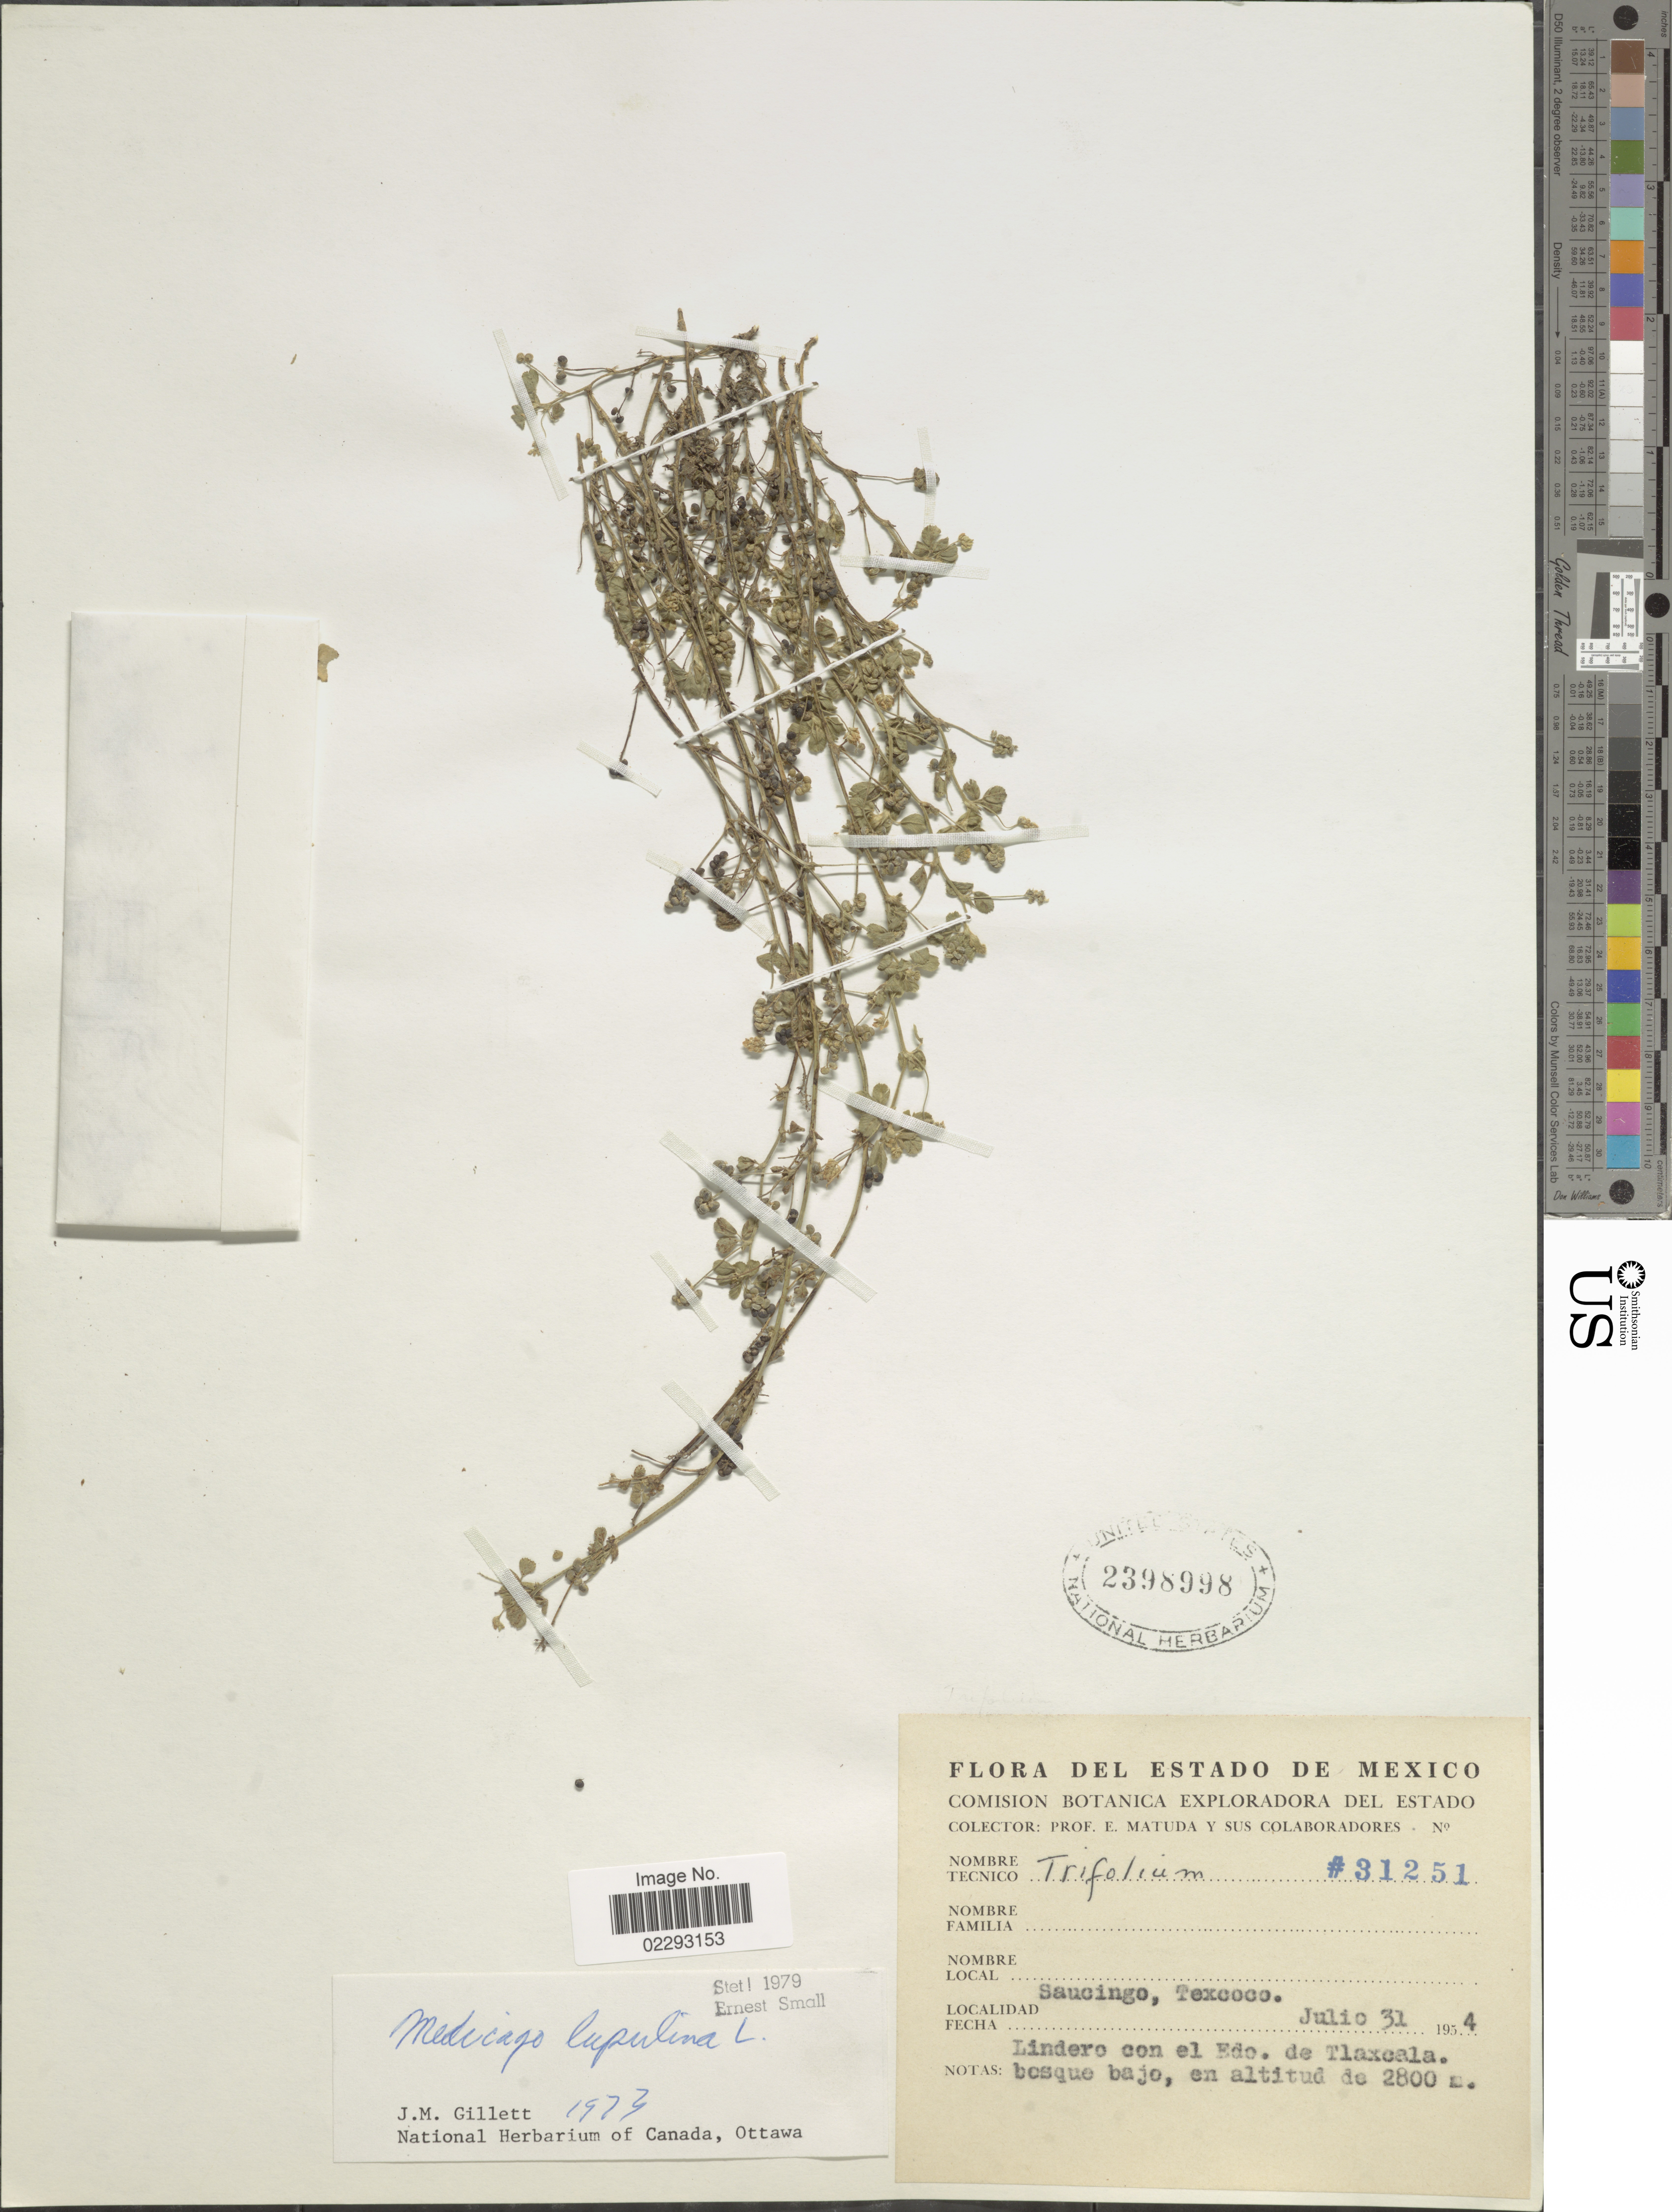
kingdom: Plantae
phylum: Tracheophyta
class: Magnoliopsida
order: Fabales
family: Fabaceae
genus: Medicago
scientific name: Medicago lupulina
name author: L.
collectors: E. Matuda & et al.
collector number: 31251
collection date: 1954-07-31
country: Mexico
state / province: México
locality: Estado de Mexico, Saucingo, Texcoco. Lindoro con el Edo. de Tlaxcala.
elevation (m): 2800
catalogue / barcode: US 2398998